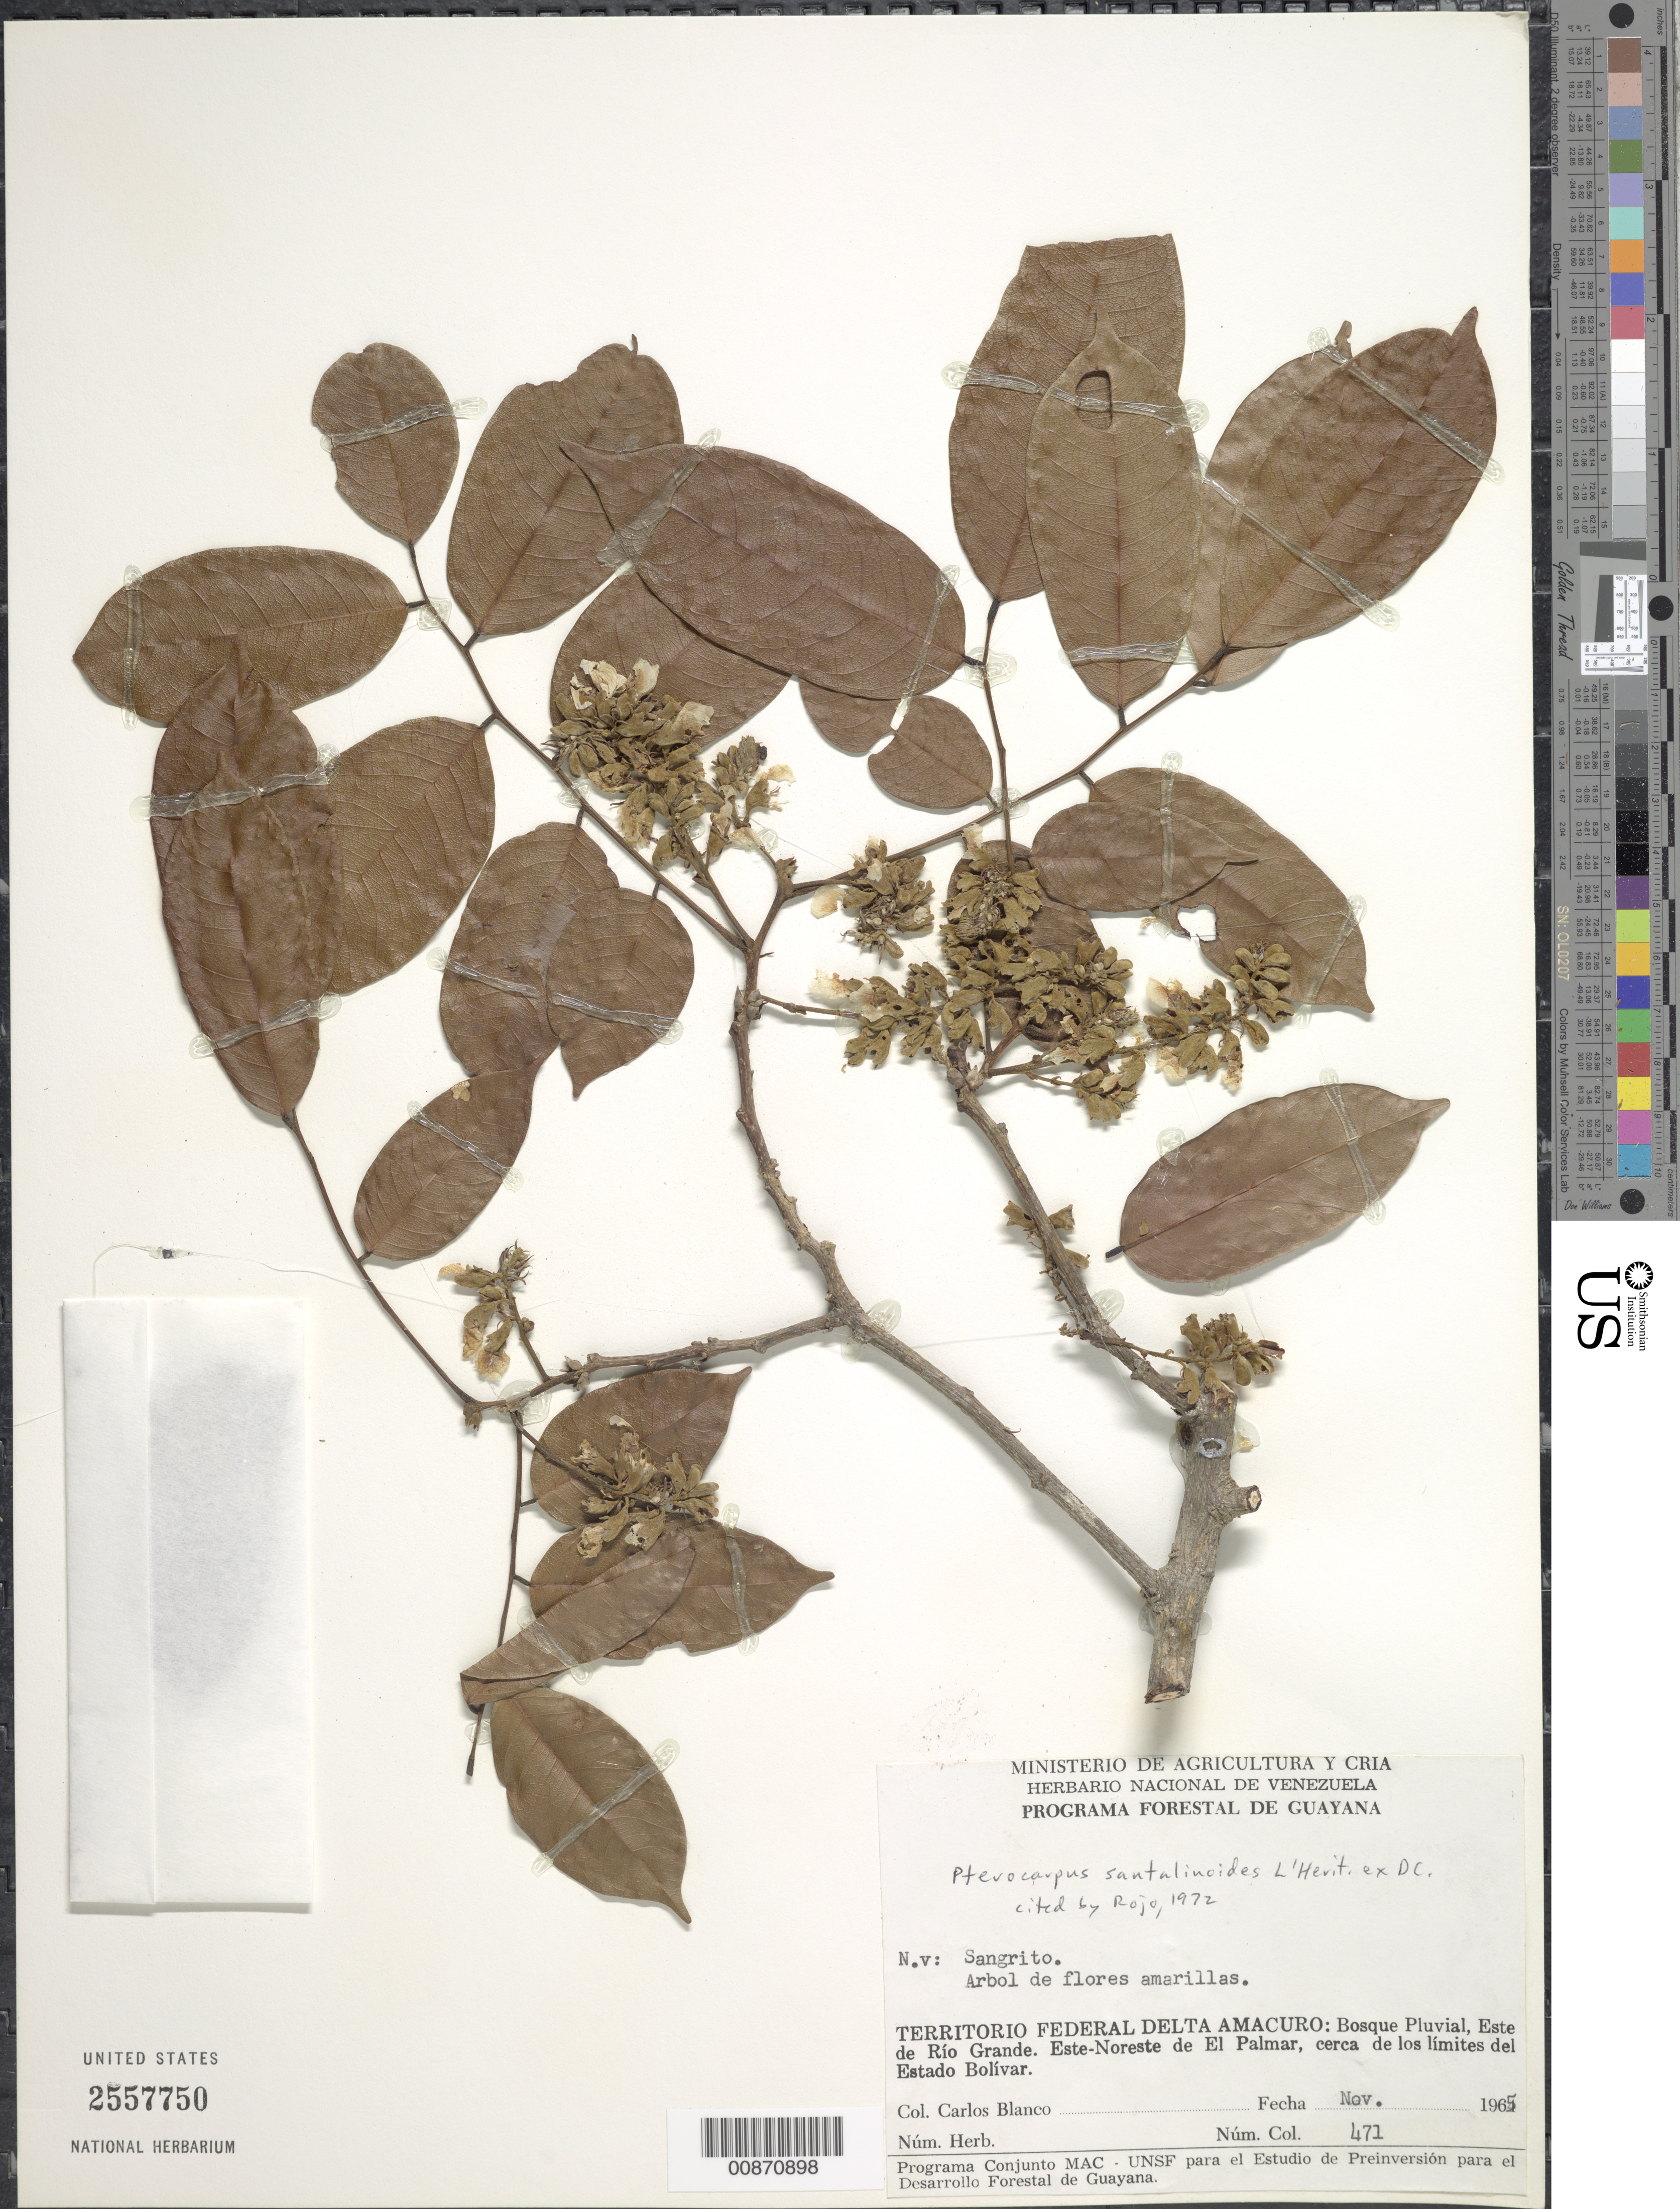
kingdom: Plantae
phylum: Tracheophyta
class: Magnoliopsida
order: Fabales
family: Fabaceae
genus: Pterocarpus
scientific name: Pterocarpus santalinoides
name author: L'Hér. ex DC.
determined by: Rojo, Justo P., (L), Nationaal Herbarium Nederland, Leiden University branch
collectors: C. A. Blanco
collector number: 471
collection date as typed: Nov-65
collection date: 1965-11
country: Venezuela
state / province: Delta Amacuro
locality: Río Grande, Este de; Este-Noreste de El Palmar, cerca de los limites del Estado Bolívar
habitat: Bosque pluvial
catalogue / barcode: US 2557750